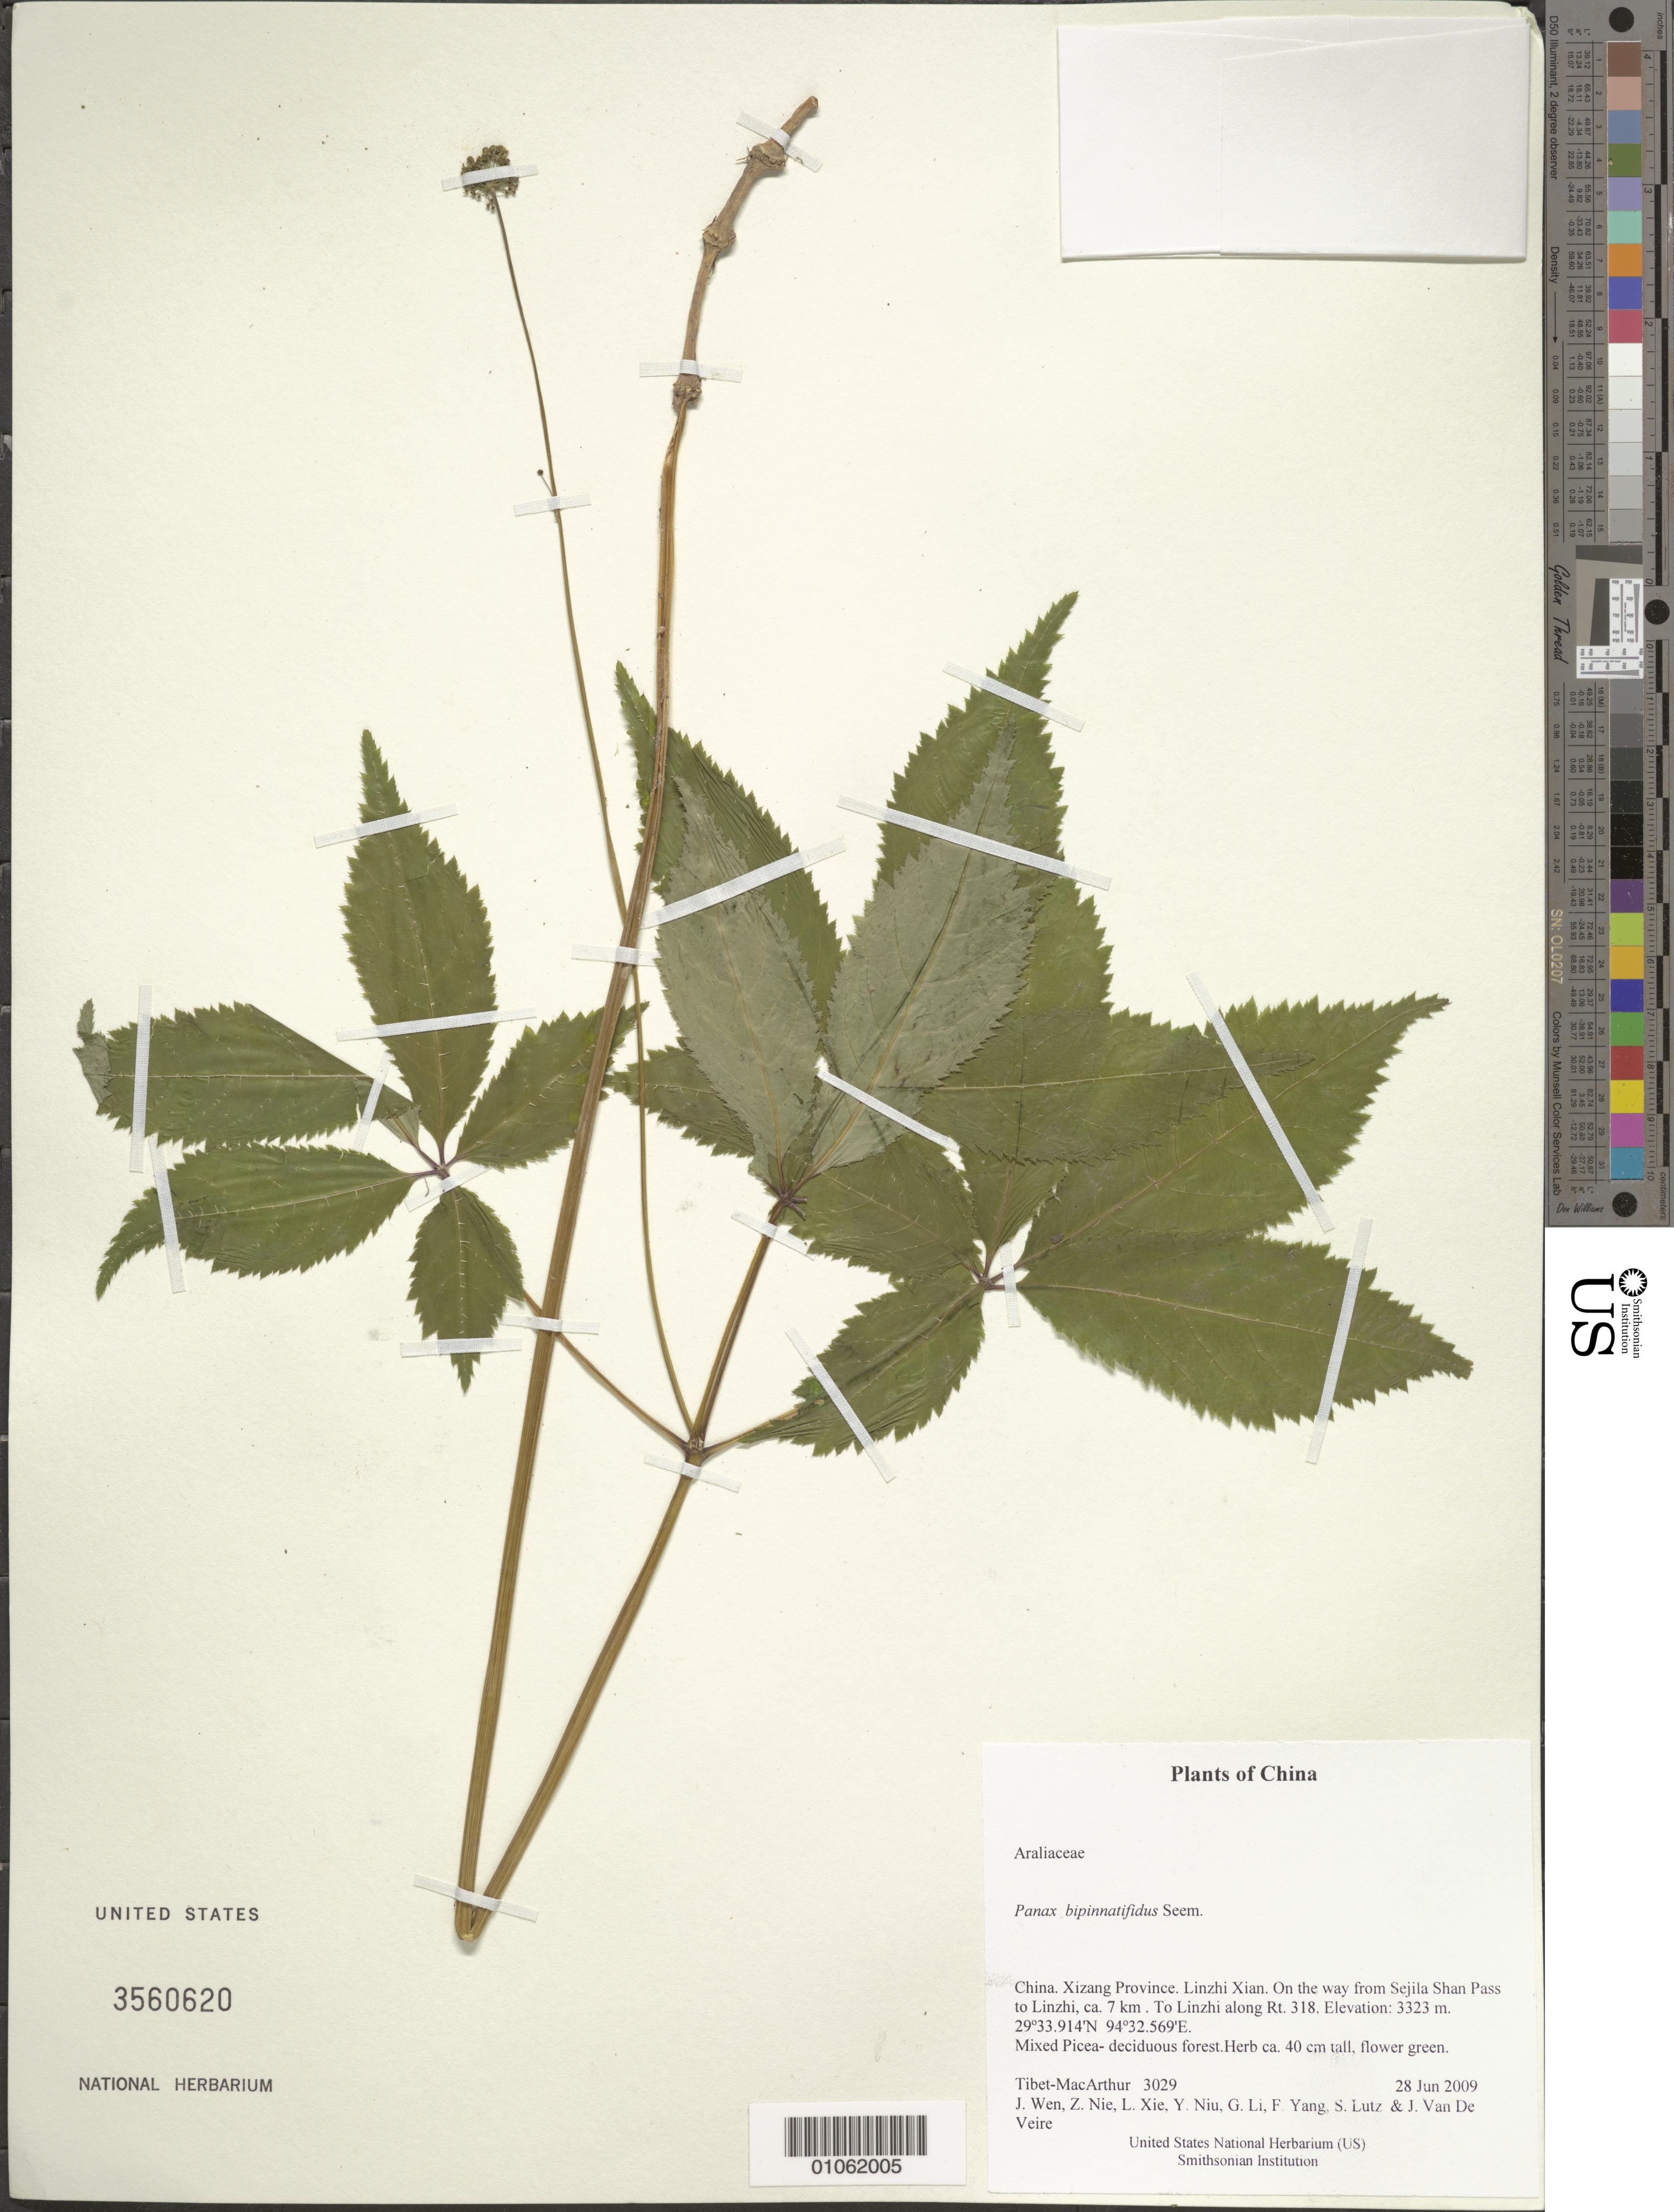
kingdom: Plantae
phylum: Tracheophyta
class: Magnoliopsida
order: Apiales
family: Araliaceae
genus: Panax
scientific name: Panax bipinnatifidus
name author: Seem.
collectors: Tibet-MacArthur, J. Wen, Z. Nie, L. Xie, Y. Niu, G. Li, F. Yang, S. Lutz & J. Van De Veire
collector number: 3029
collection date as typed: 28 Jun 2009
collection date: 2009-06-28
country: China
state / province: Xizang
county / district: Linzhi Xian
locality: On the way from Sejila Shan Pass to Linzhi, ca. 7 km . To Linzhi along Rt. 318.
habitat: Mixed Picea- deciduous forest.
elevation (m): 3323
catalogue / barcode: US 3560620